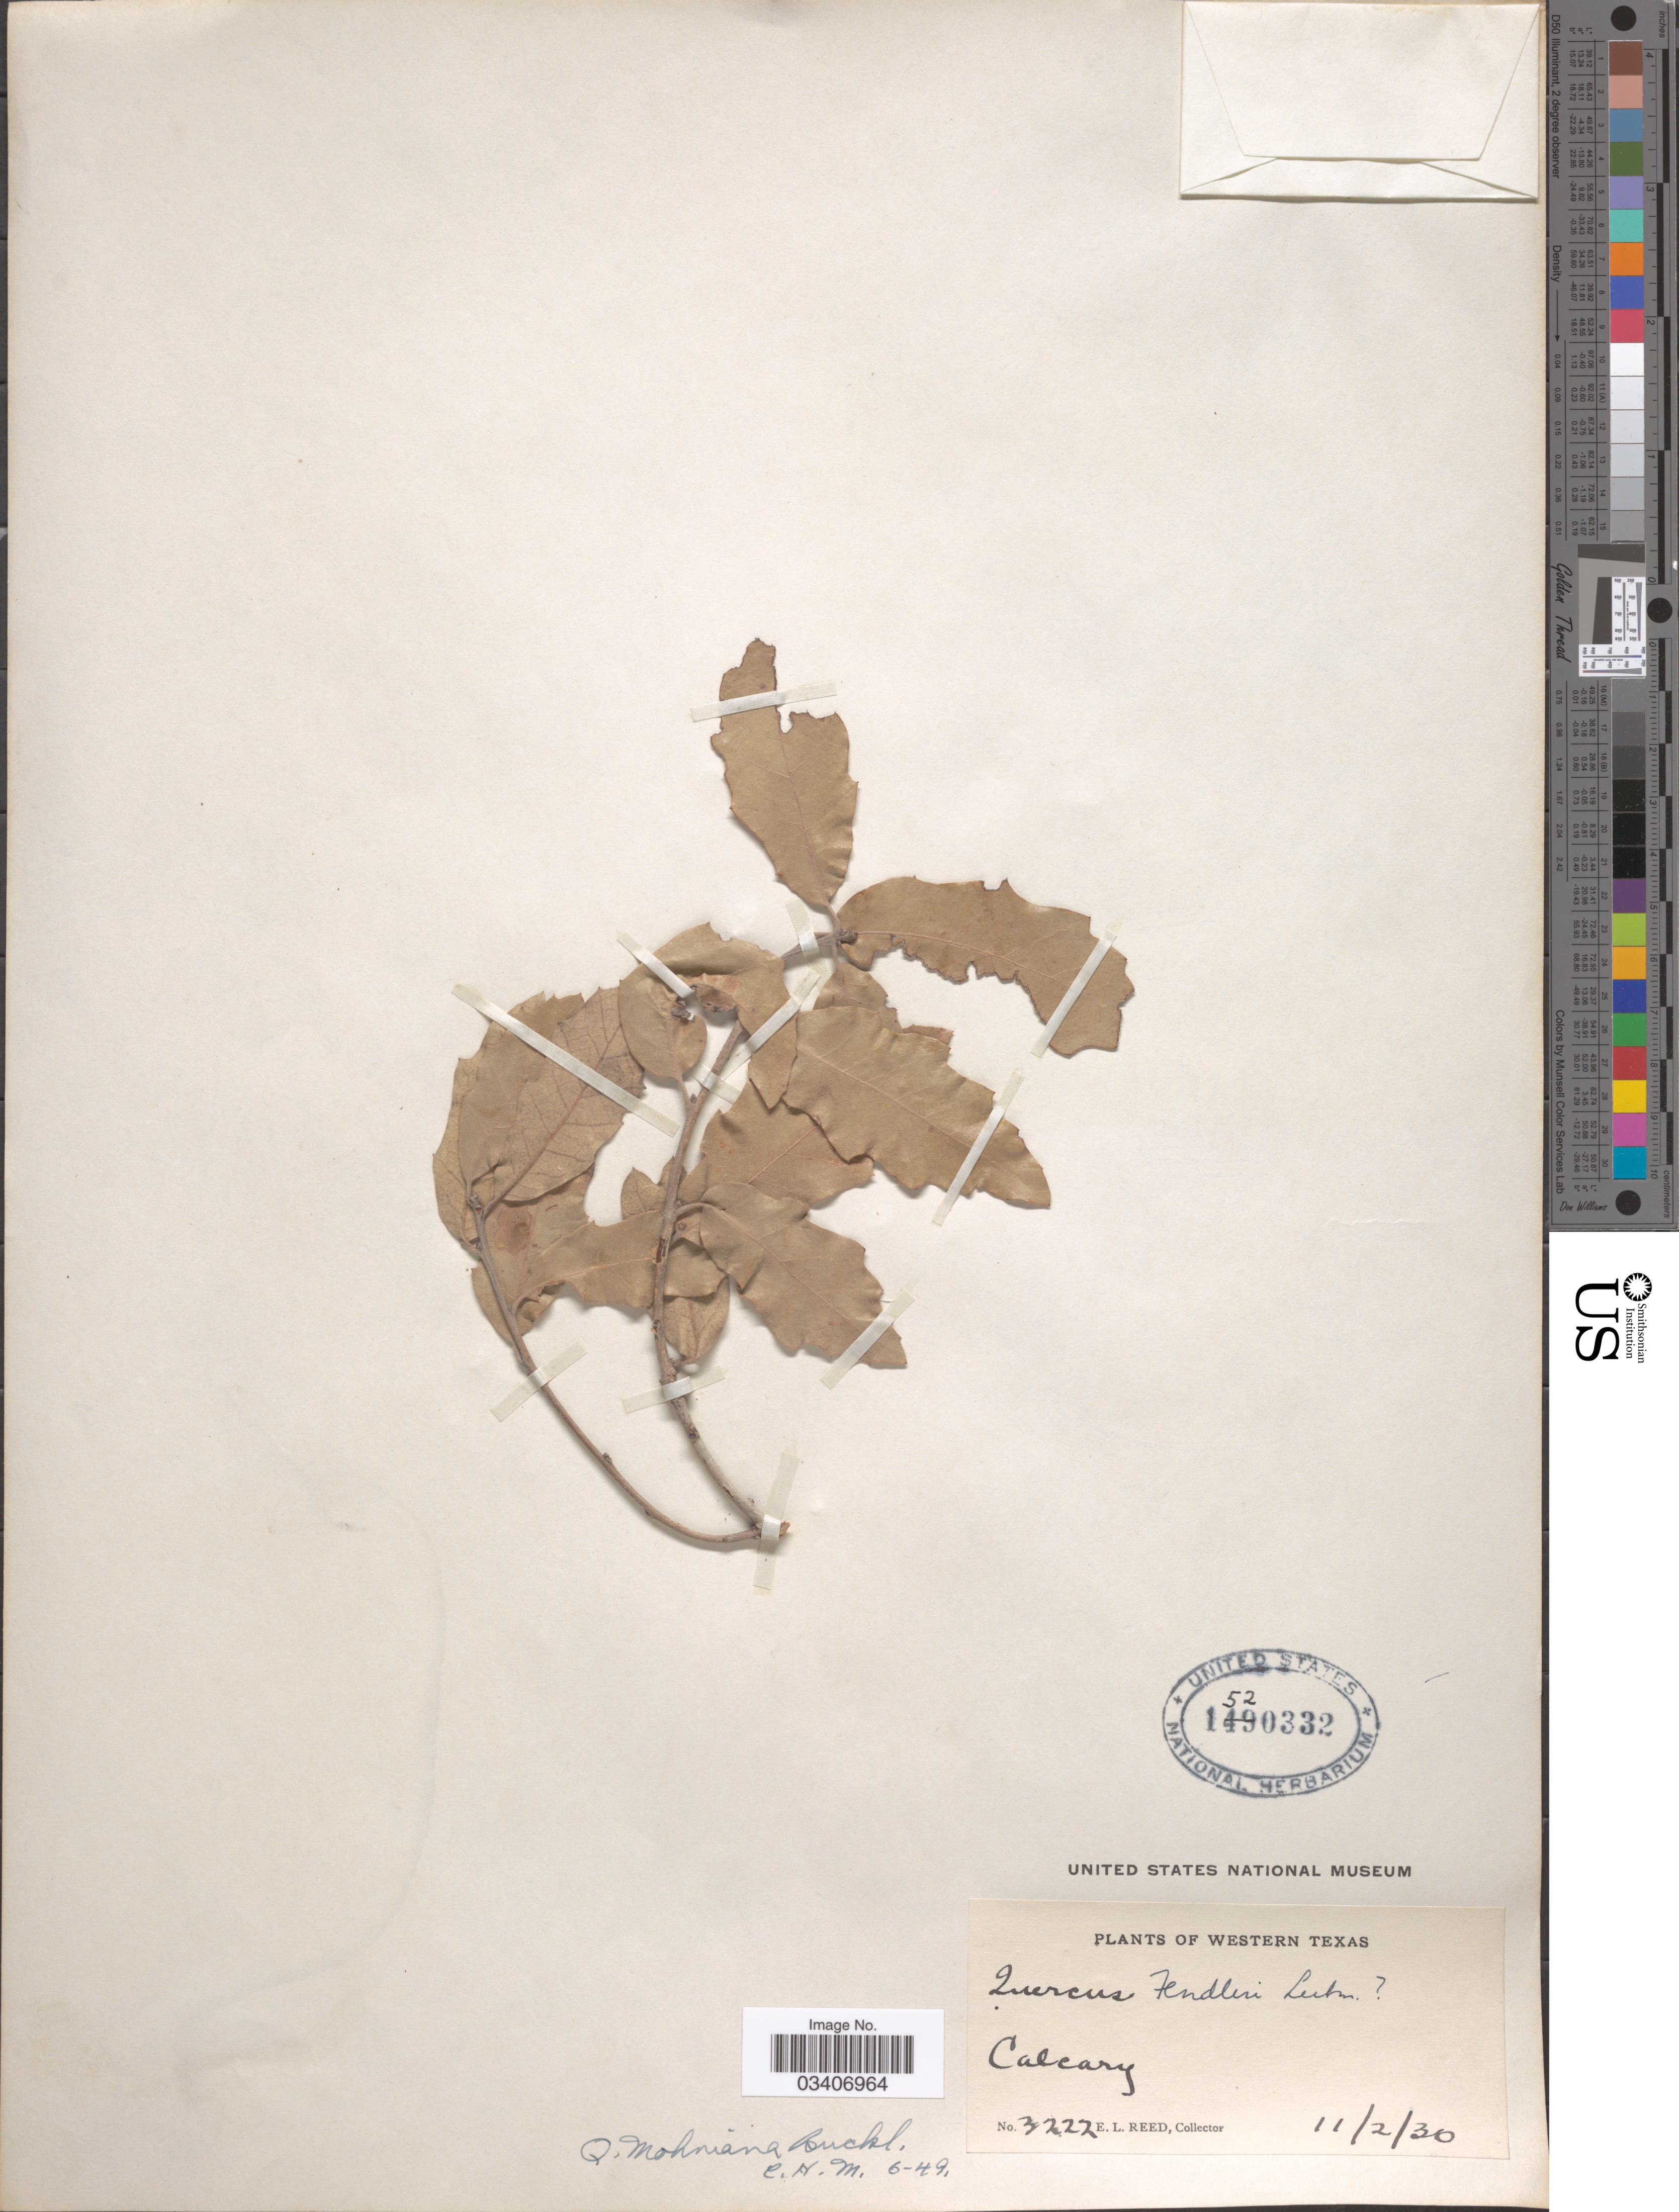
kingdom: Plantae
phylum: Tracheophyta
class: Magnoliopsida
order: Fagales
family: Fagaceae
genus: Quercus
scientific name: Quercus mohriana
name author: Buckley ex Rydb.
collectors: E. Reed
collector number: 3222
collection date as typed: Transcribed d/m/y: 2/11/30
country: United States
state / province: Texas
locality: Western Texas. Calcary.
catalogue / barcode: US 1520332